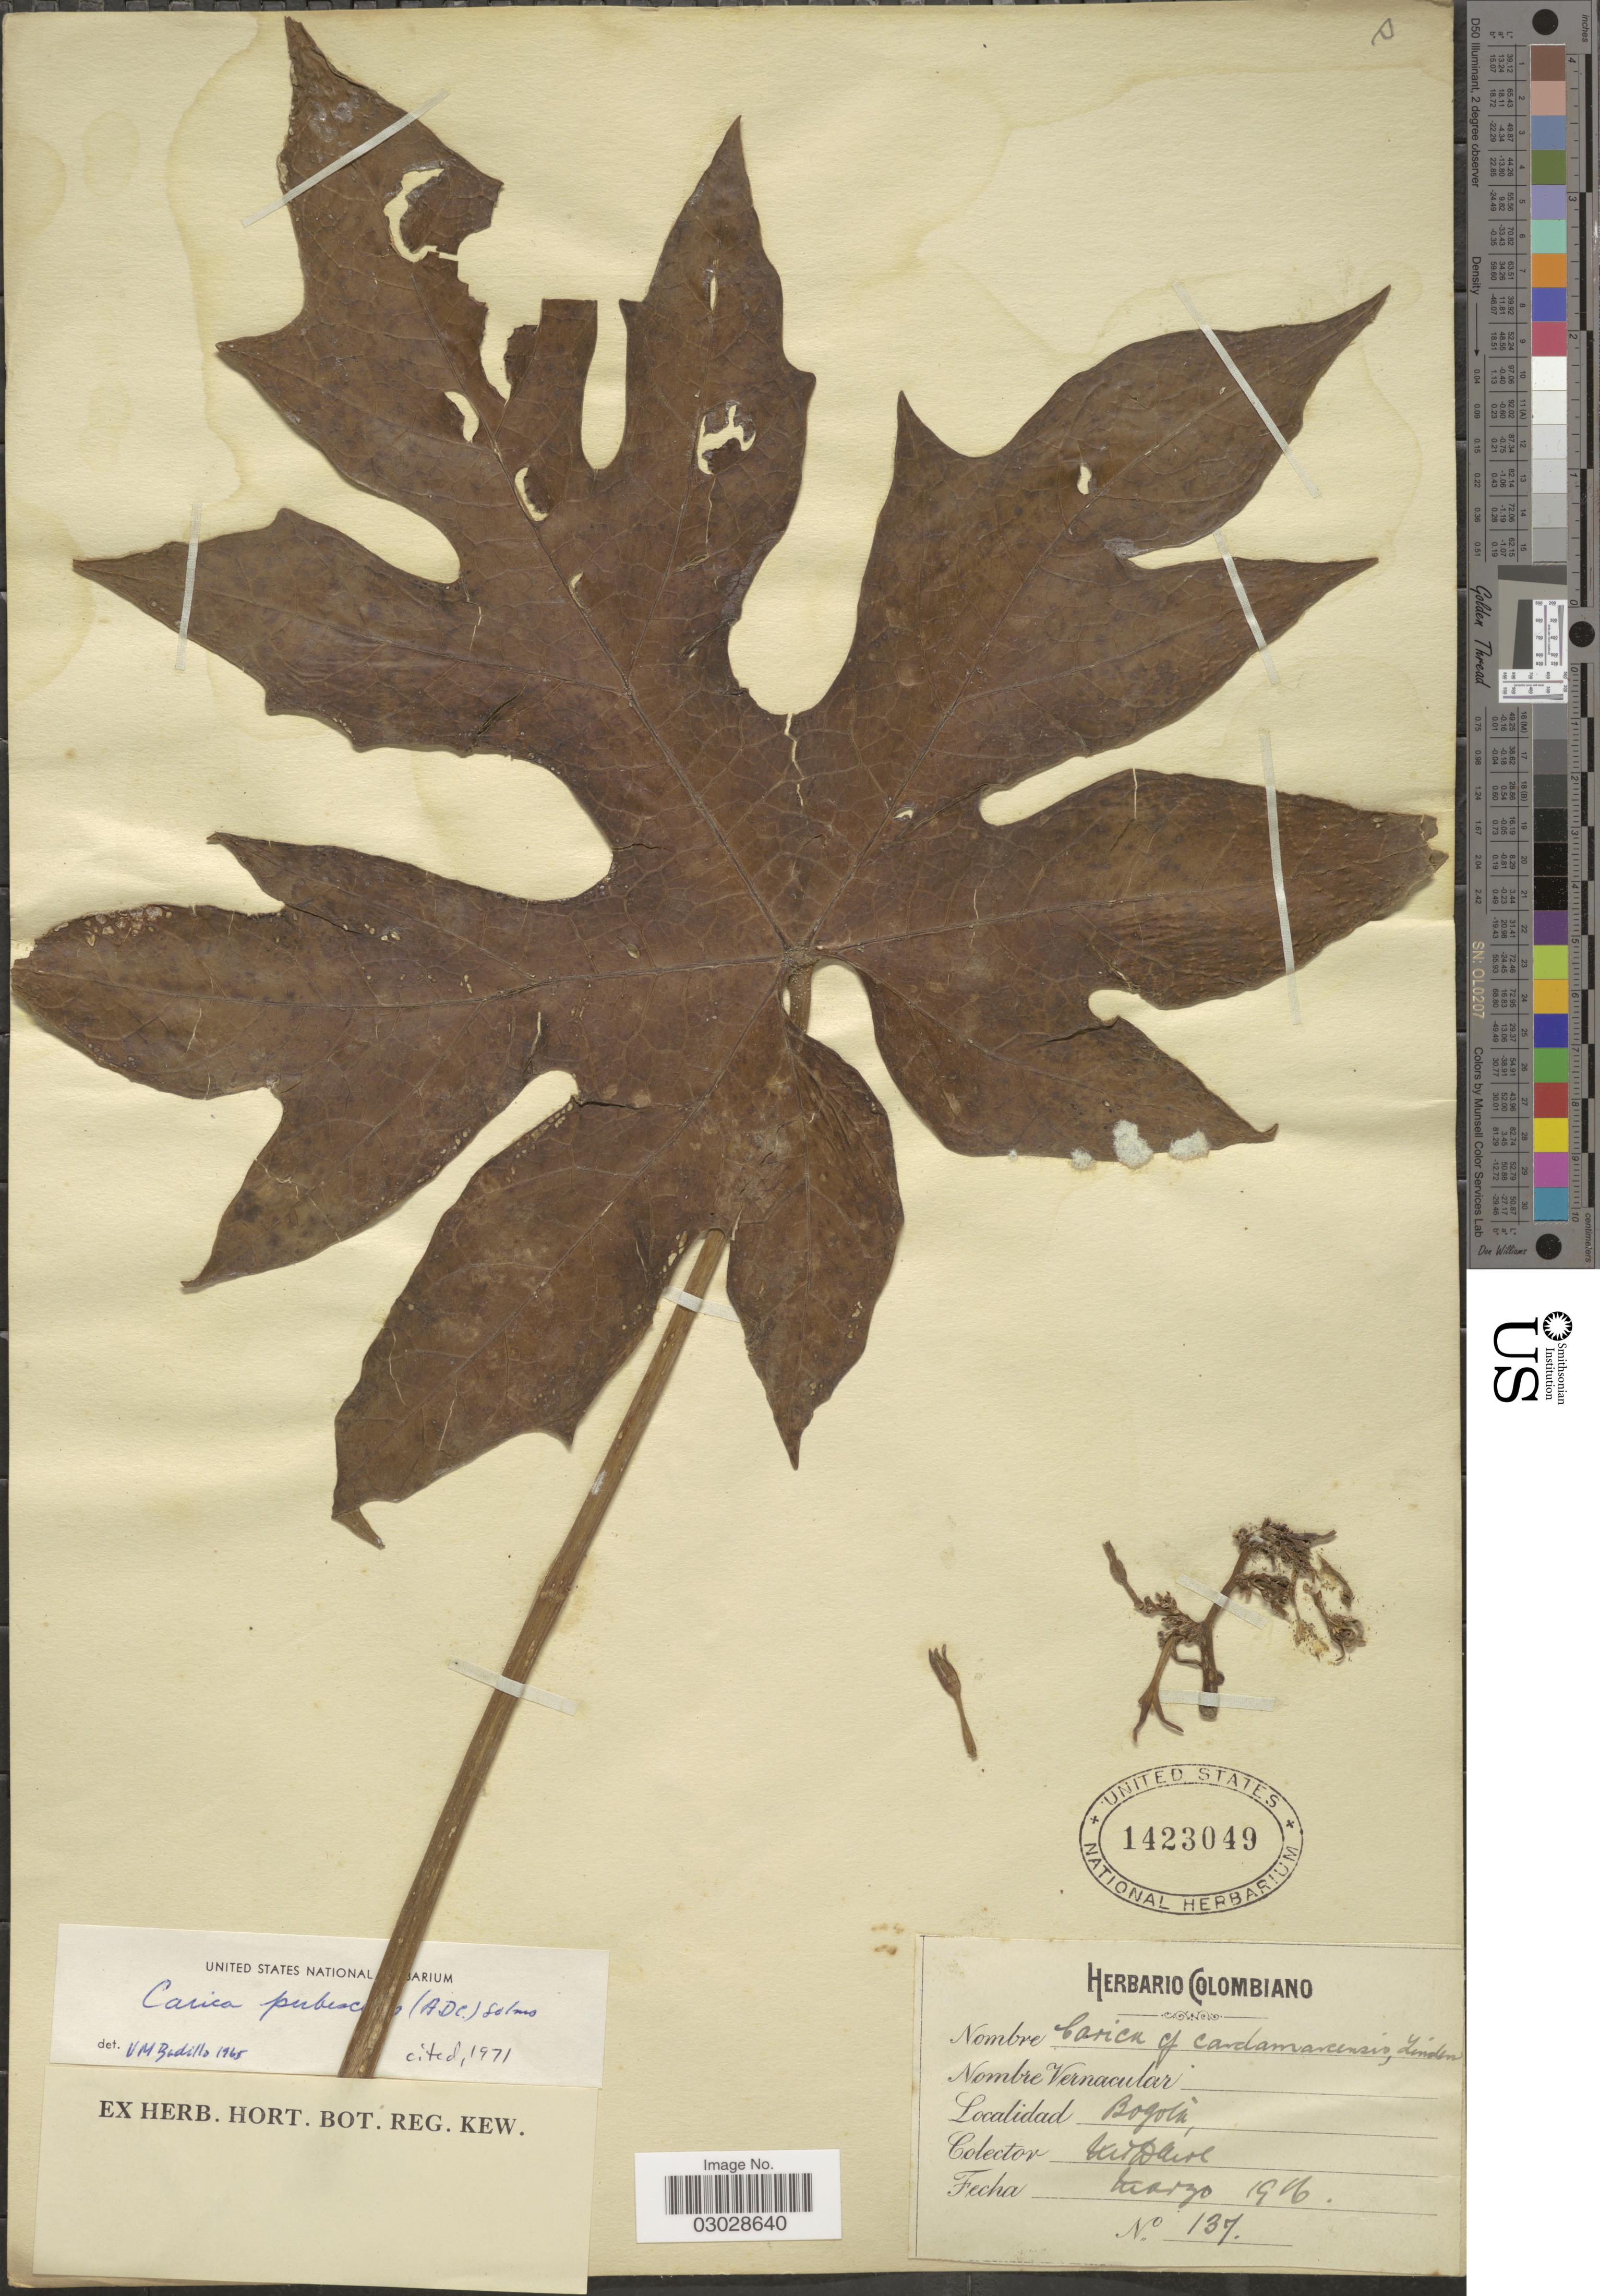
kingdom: Plantae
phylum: Tracheophyta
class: Magnoliopsida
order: Brassicales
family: Caricaceae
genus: Vasconcellea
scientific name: Vasconcellea pubescens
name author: A. DC.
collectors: M. T. Dawe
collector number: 137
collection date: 1916-03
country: Colombia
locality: Bogotá.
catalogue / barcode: US 1423049